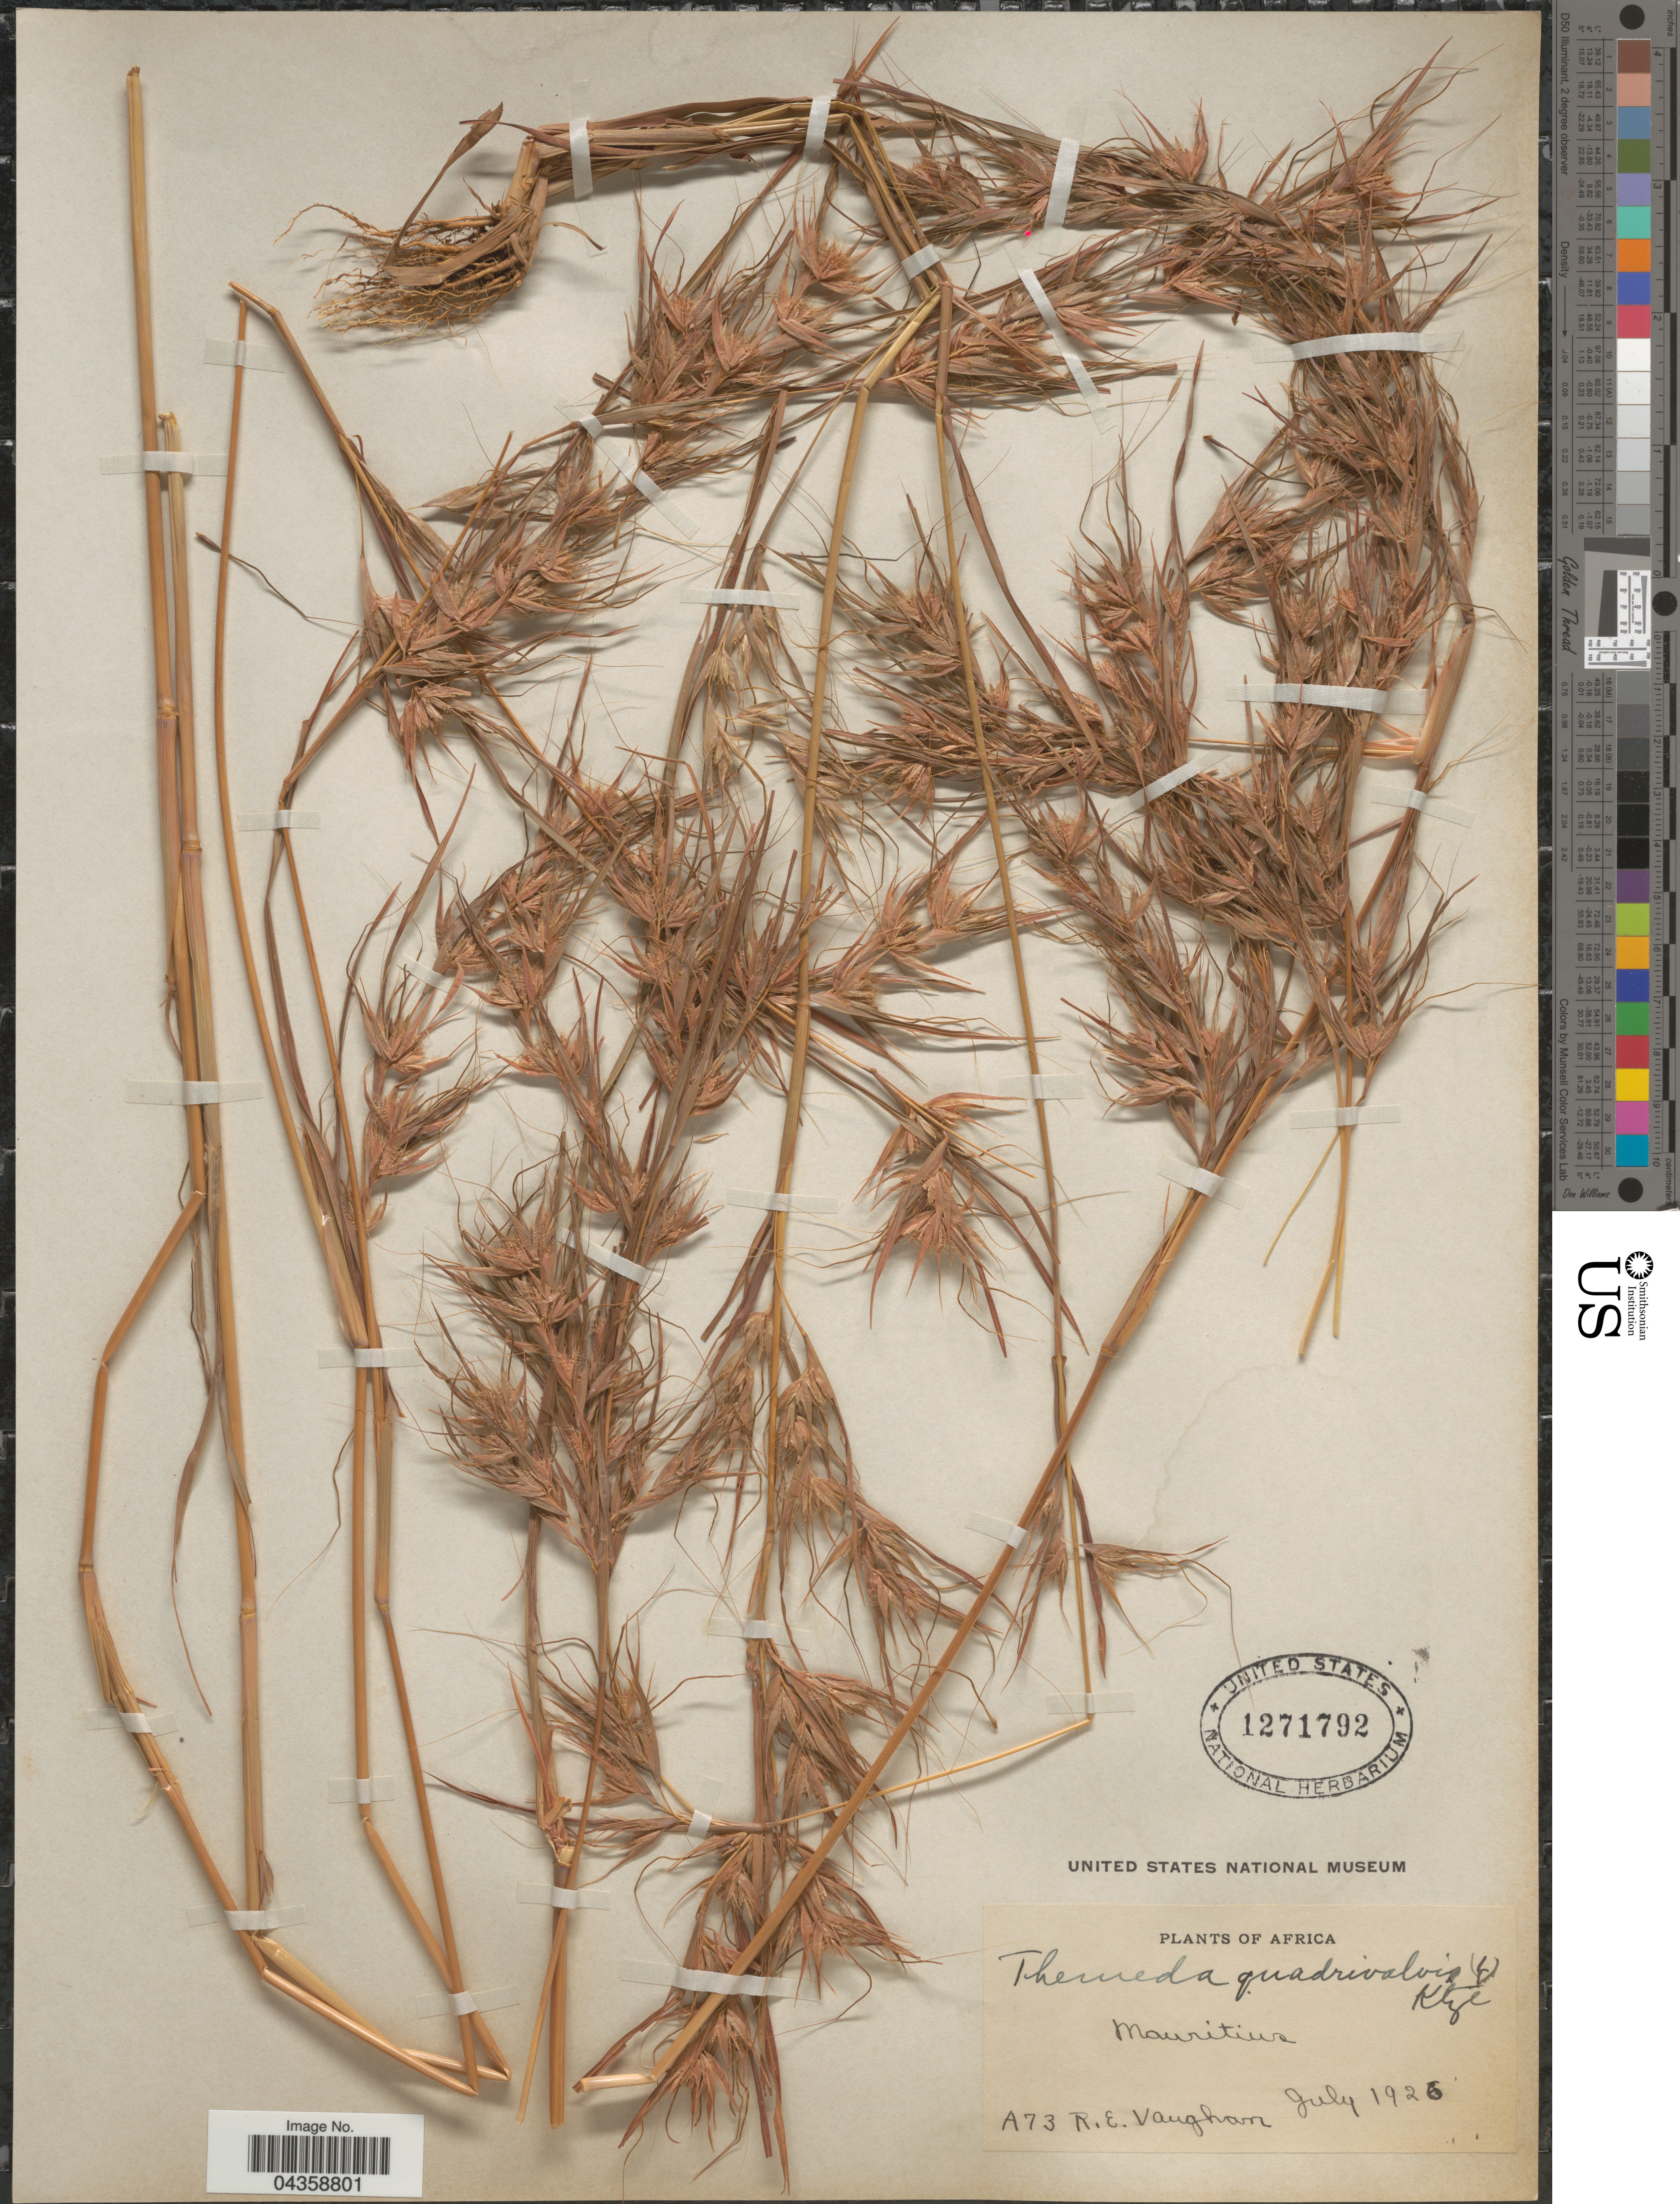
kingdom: Plantae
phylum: Tracheophyta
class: Liliopsida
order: Poales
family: Poaceae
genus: Themeda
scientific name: Themeda quadrivalvis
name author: (L.) Kuntze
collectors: R. Vaughan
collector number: A73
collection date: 1926-07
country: Mauritius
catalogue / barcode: US 1271792